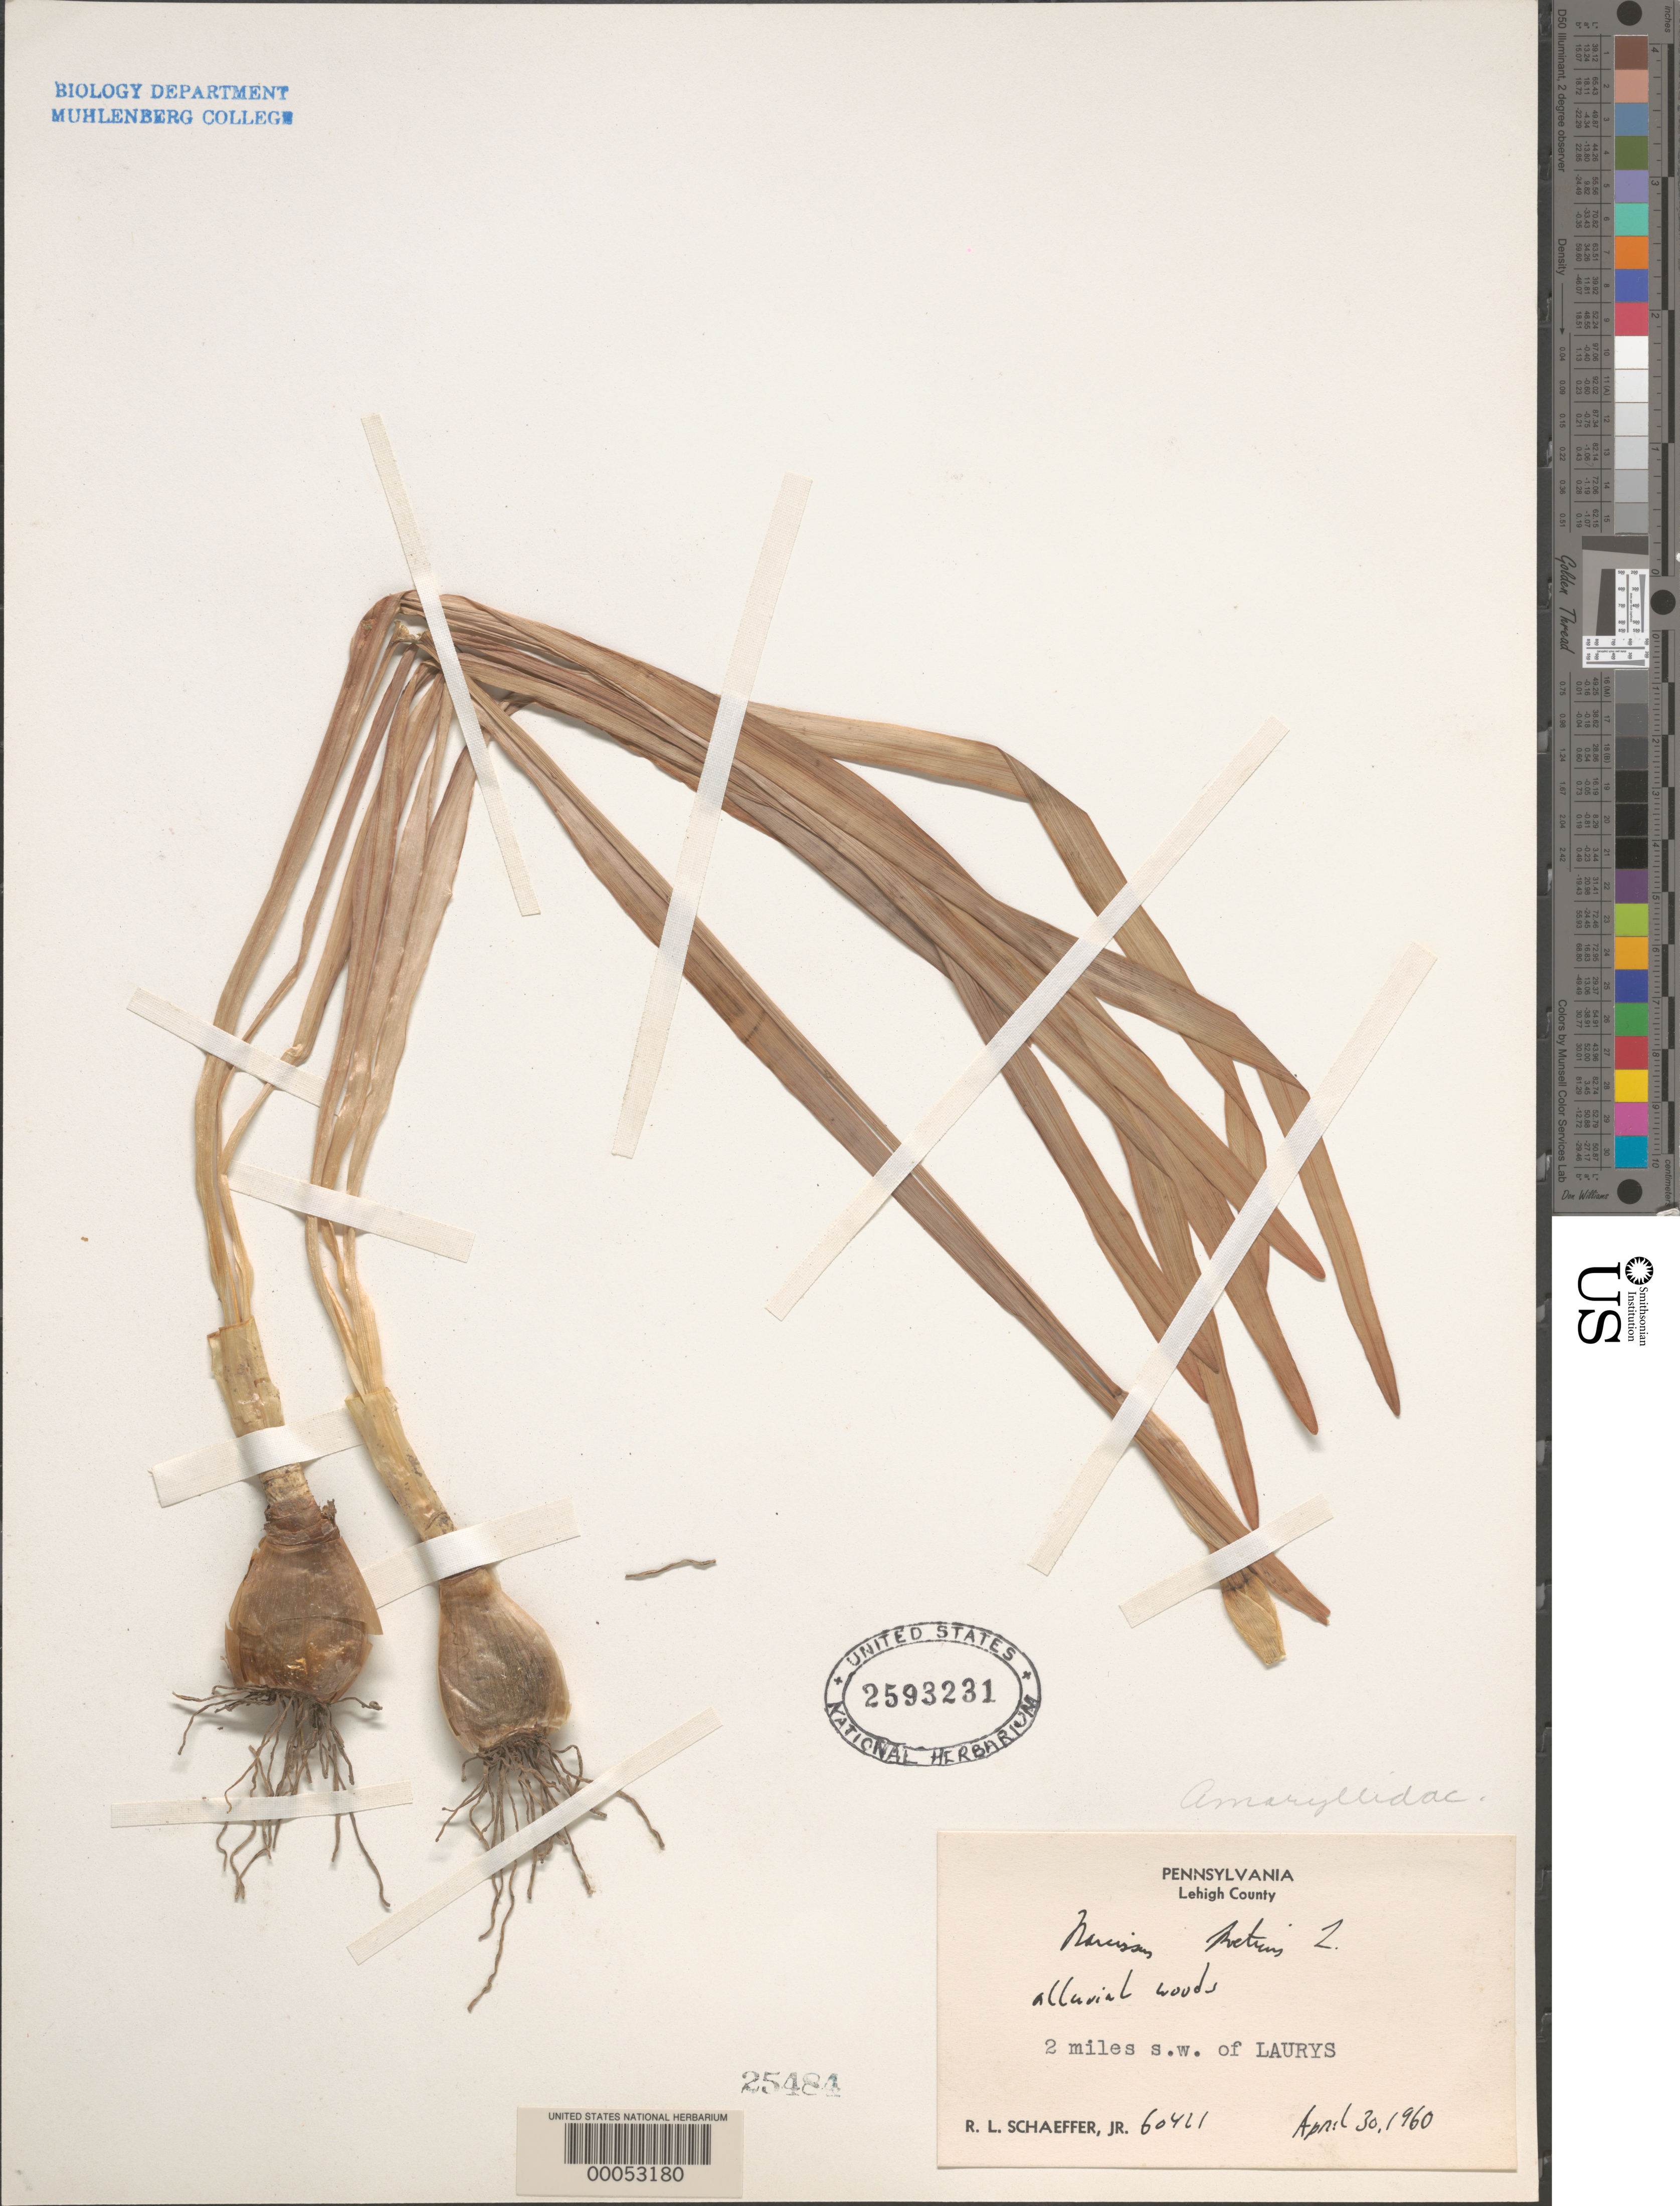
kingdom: Plantae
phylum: Tracheophyta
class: Liliopsida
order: Asparagales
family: Amaryllidaceae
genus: Narcissus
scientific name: Narcissus poeticus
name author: L.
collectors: R. Schaeffer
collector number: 60411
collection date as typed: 30 Apr 1960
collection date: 1960-04-30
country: United States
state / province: Pennsylvania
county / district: Lehigh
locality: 2 mi. sw of laurys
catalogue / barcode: US 2593231